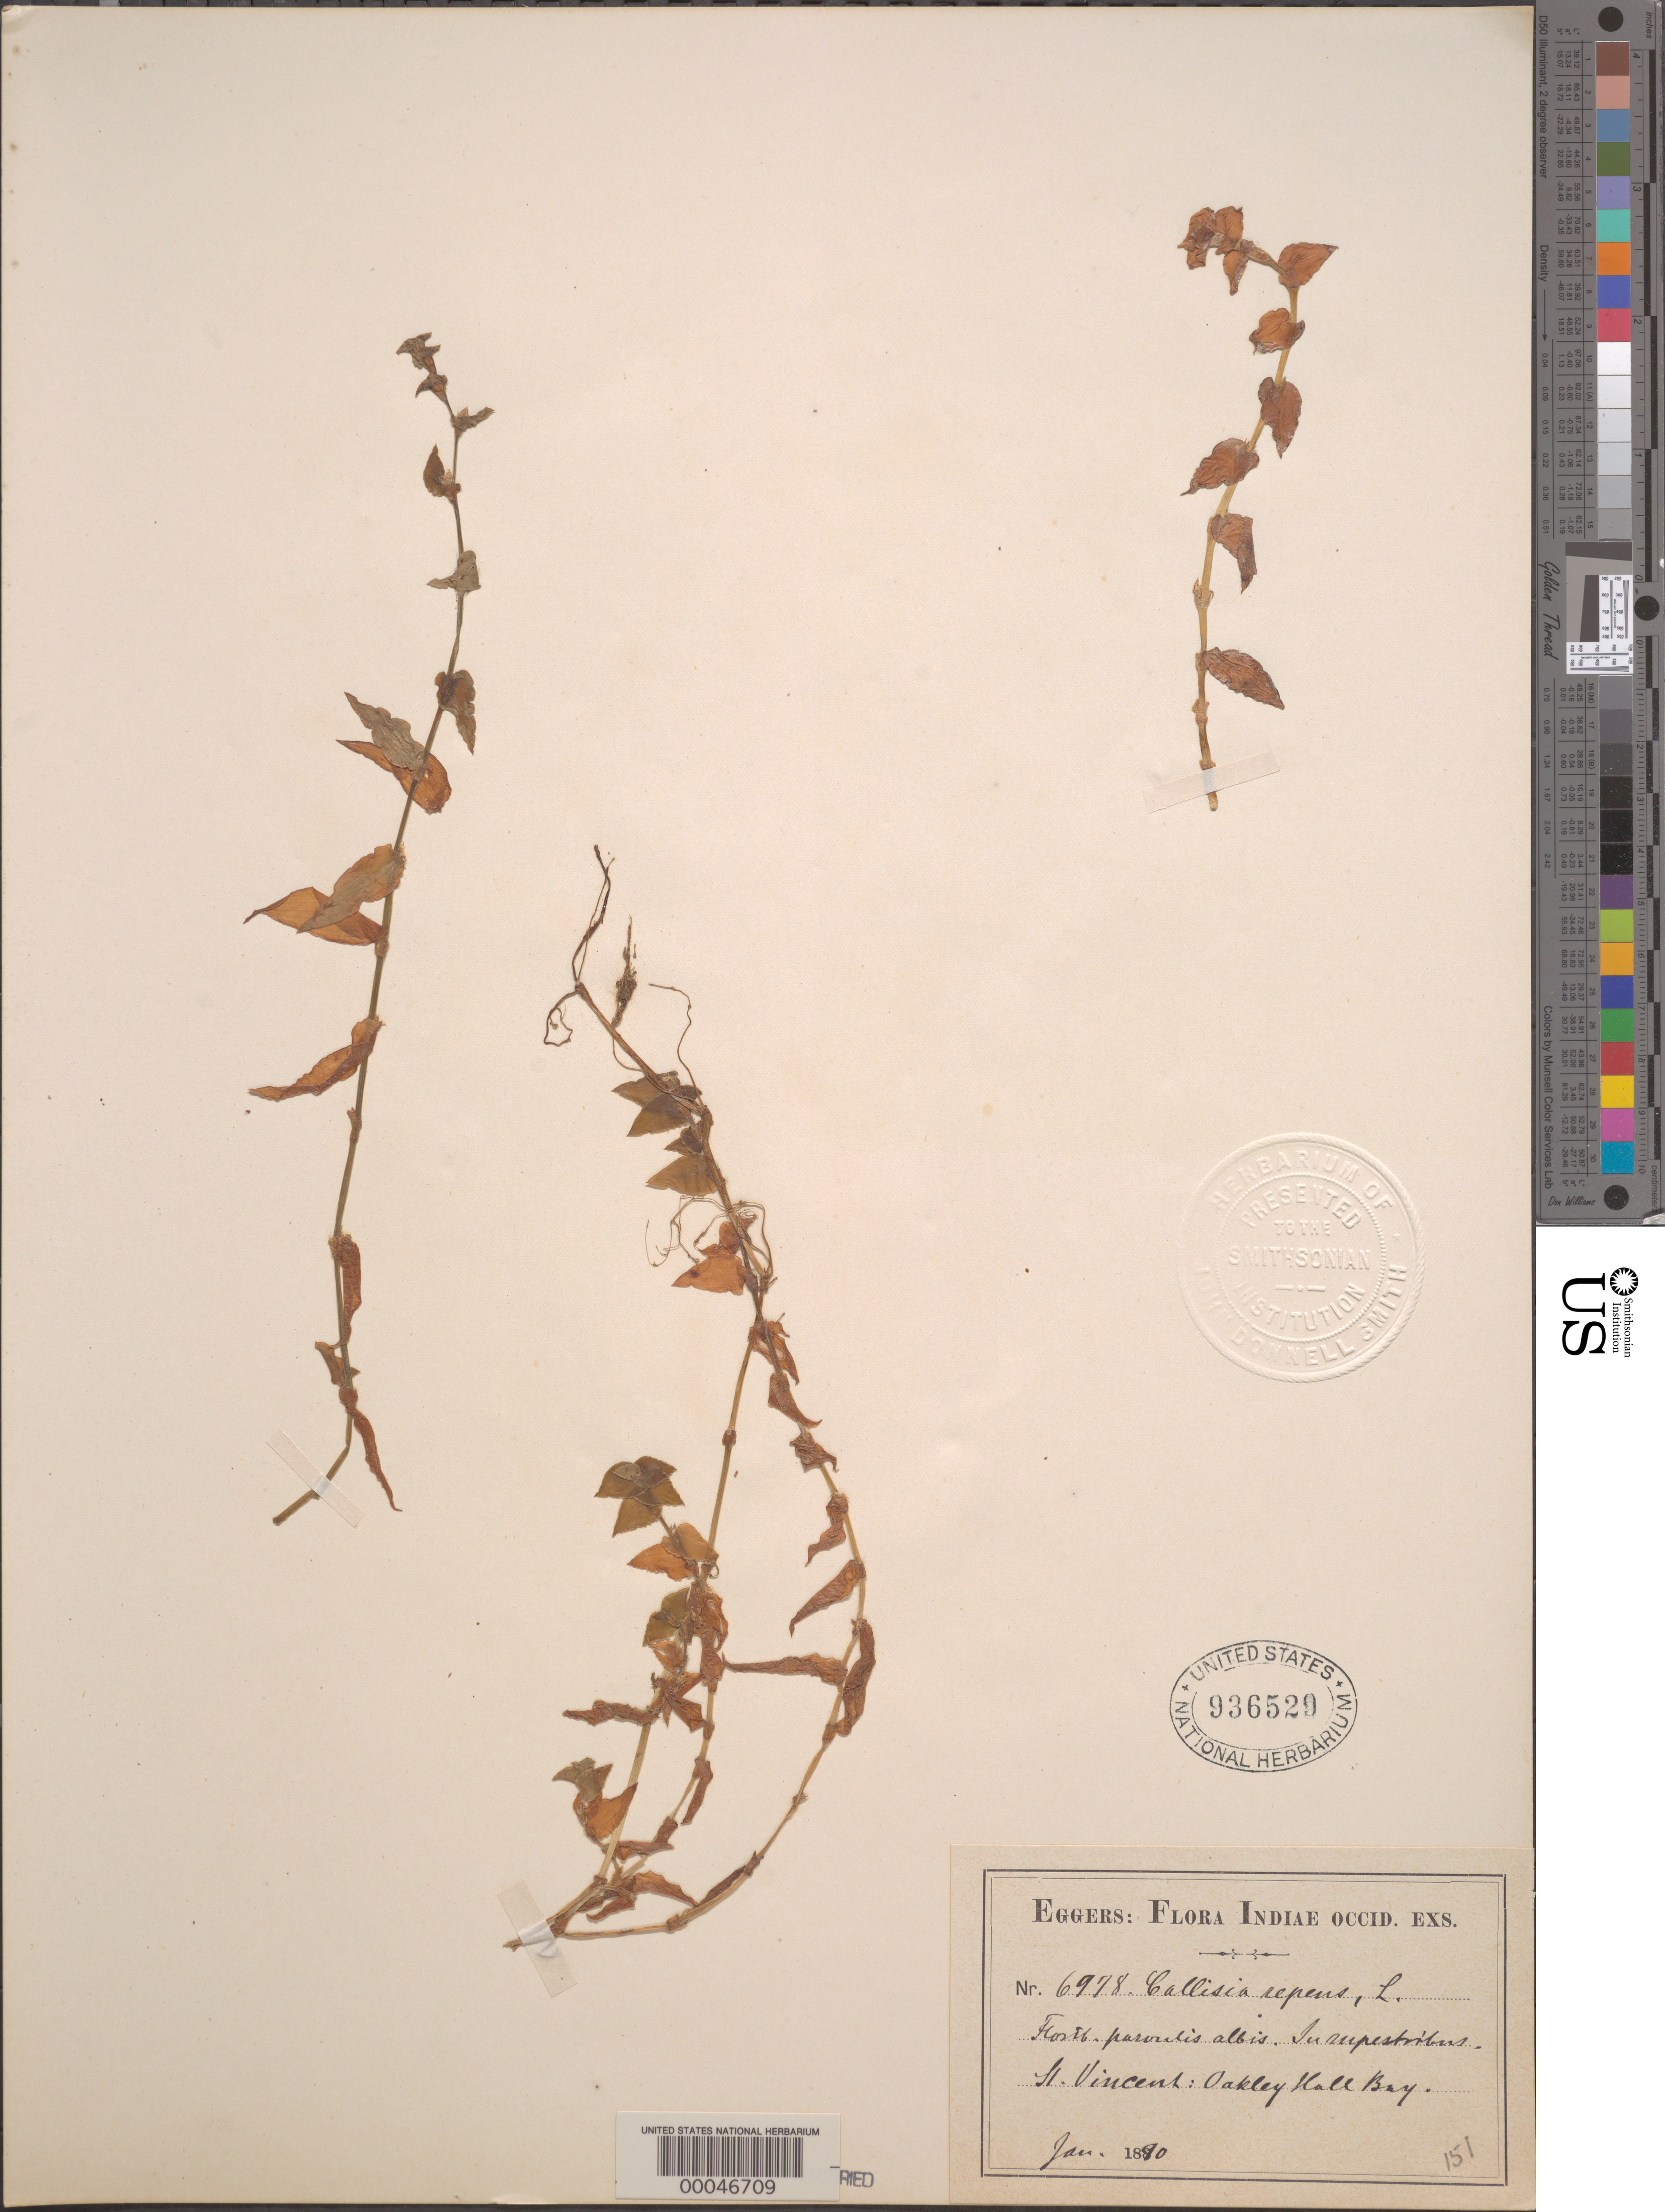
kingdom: Plantae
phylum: Tracheophyta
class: Liliopsida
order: Commelinales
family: Commelinaceae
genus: Callisia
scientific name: Callisia repens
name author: (Jacq.) L.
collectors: H. F. A. von Eggers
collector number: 6978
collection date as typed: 01 1890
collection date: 1890-01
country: St. Vincent - Grenadines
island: St. Vincent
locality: Oakley hall bay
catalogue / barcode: US 936529